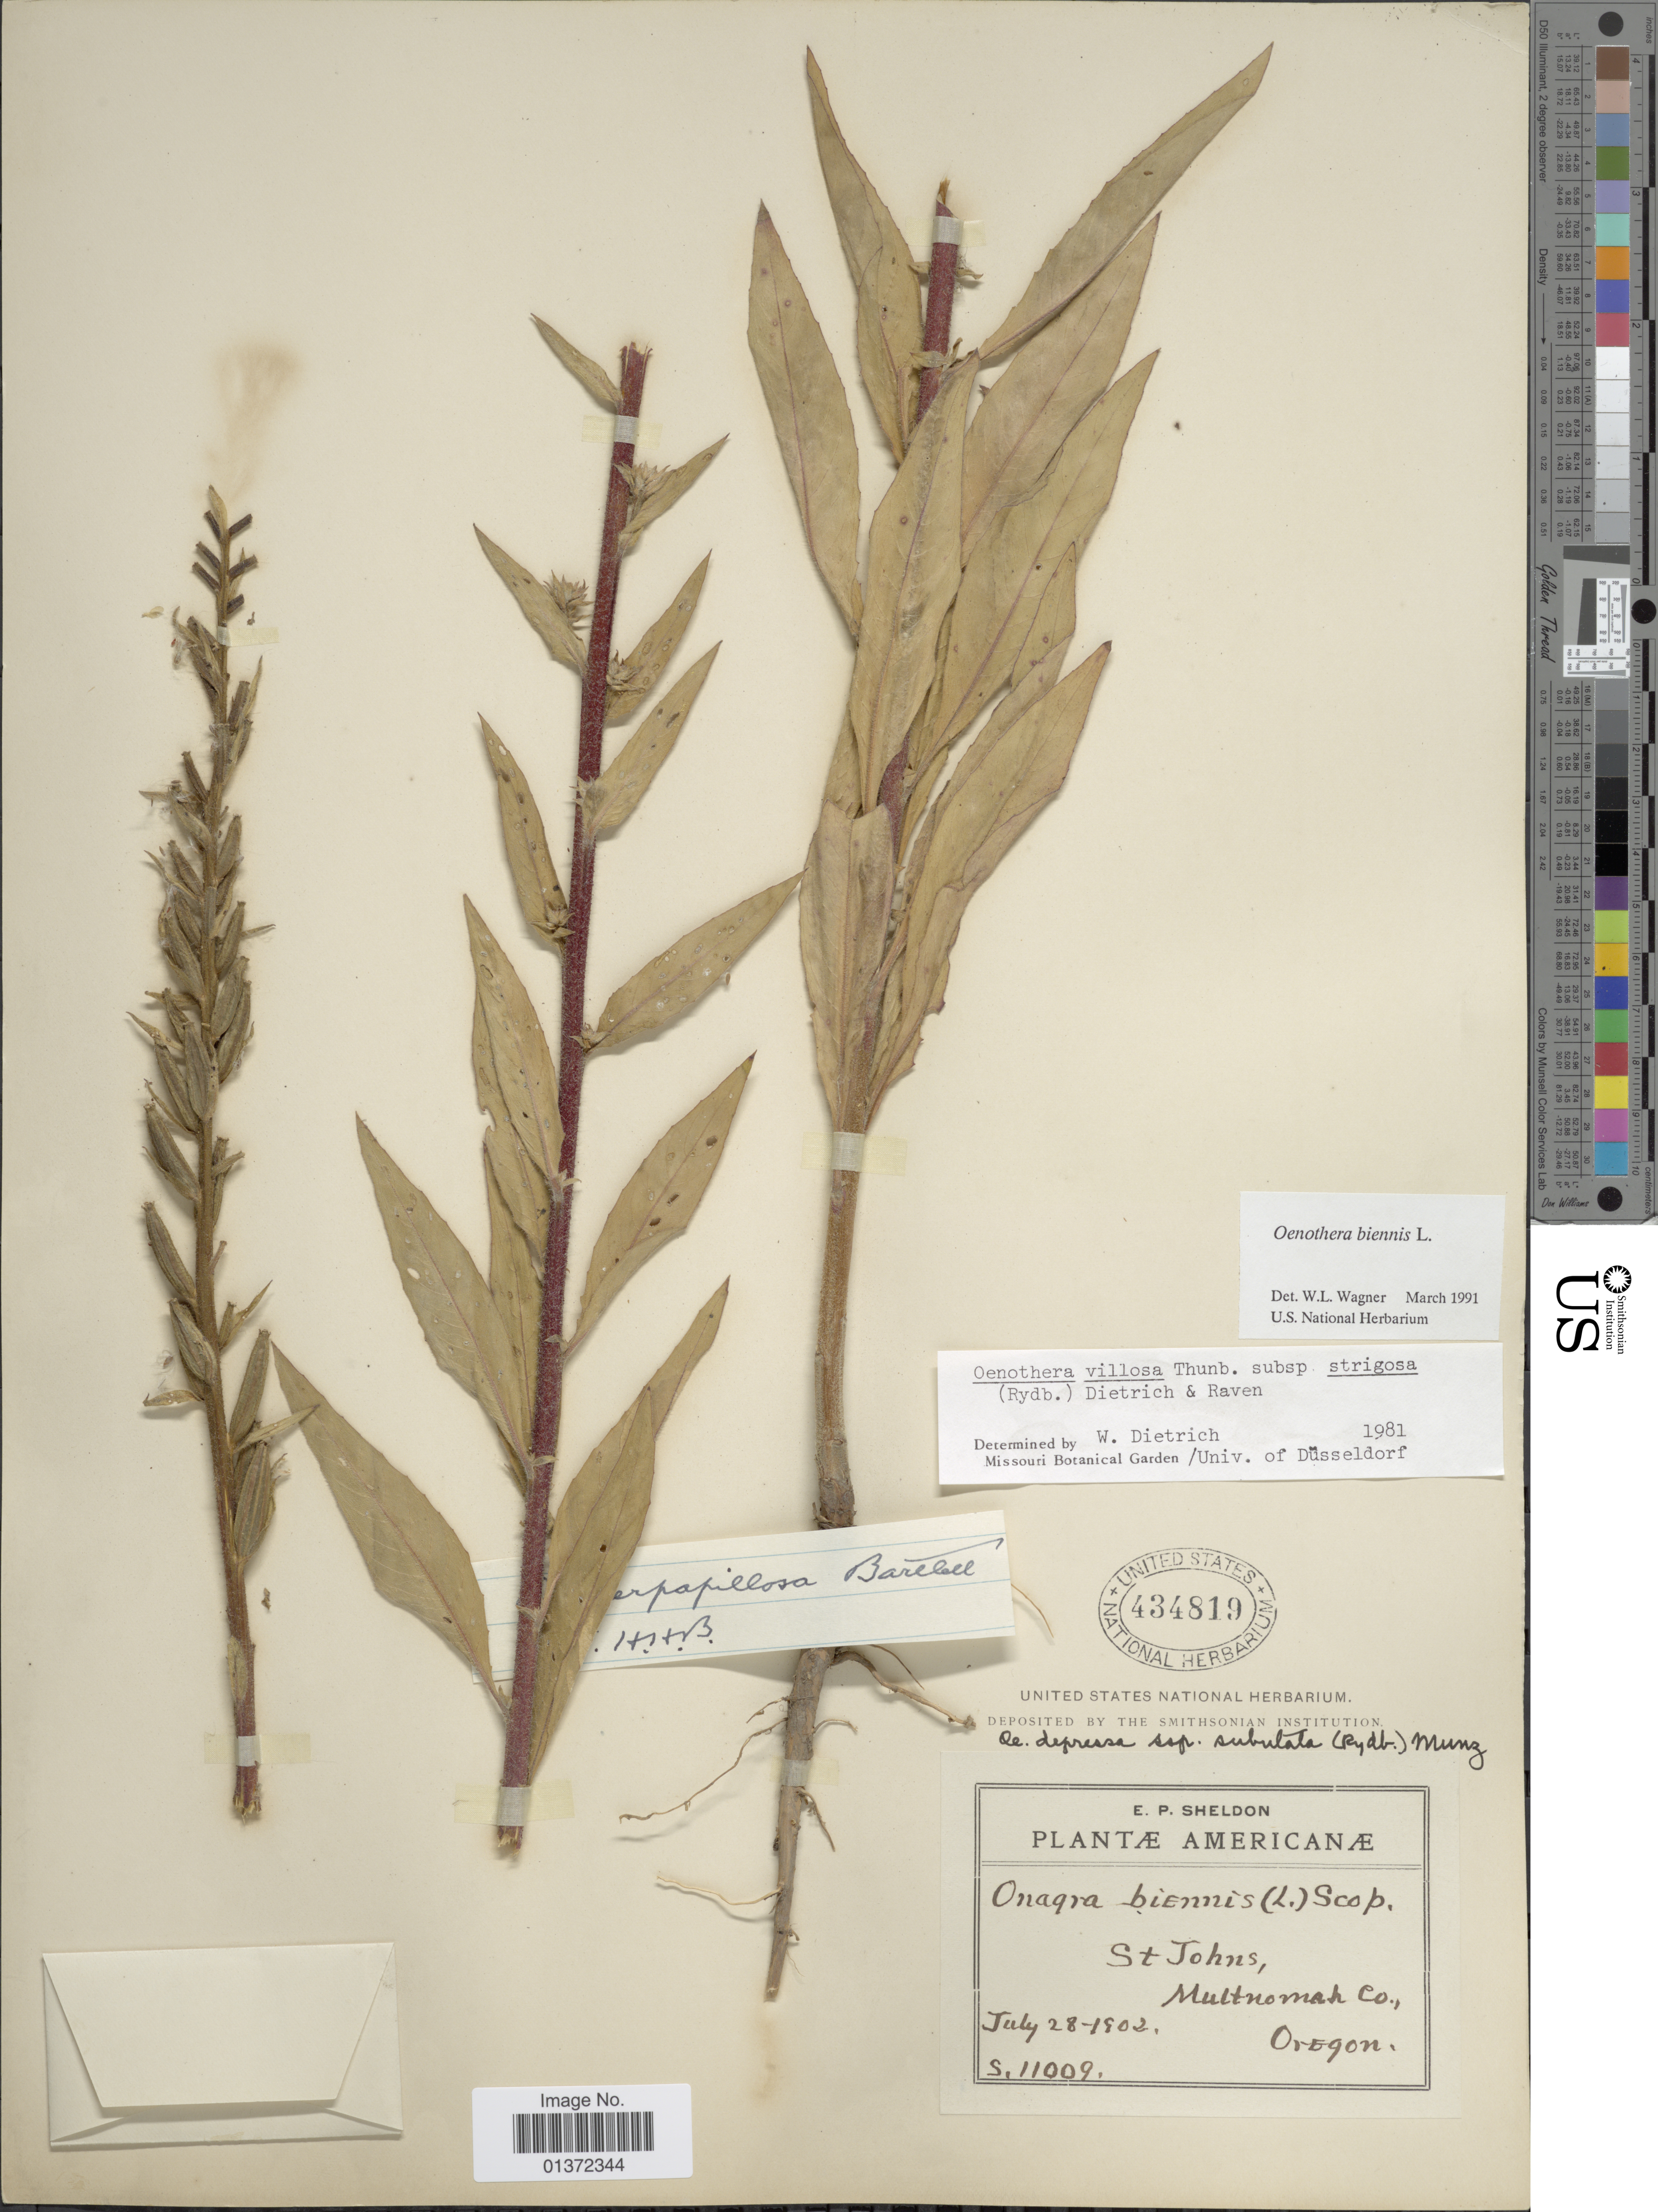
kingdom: Plantae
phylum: Tracheophyta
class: Magnoliopsida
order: Myrtales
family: Onagraceae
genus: Oenothera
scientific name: Oenothera villosa subsp. strigosa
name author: (Rydb.) W. Dietr. & P.H. Raven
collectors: E. P. Sheldon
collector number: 11009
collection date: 1902-07-28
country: United States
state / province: Oregon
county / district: Multnomah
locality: St Johns, Multnomah Co.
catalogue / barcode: US 434819